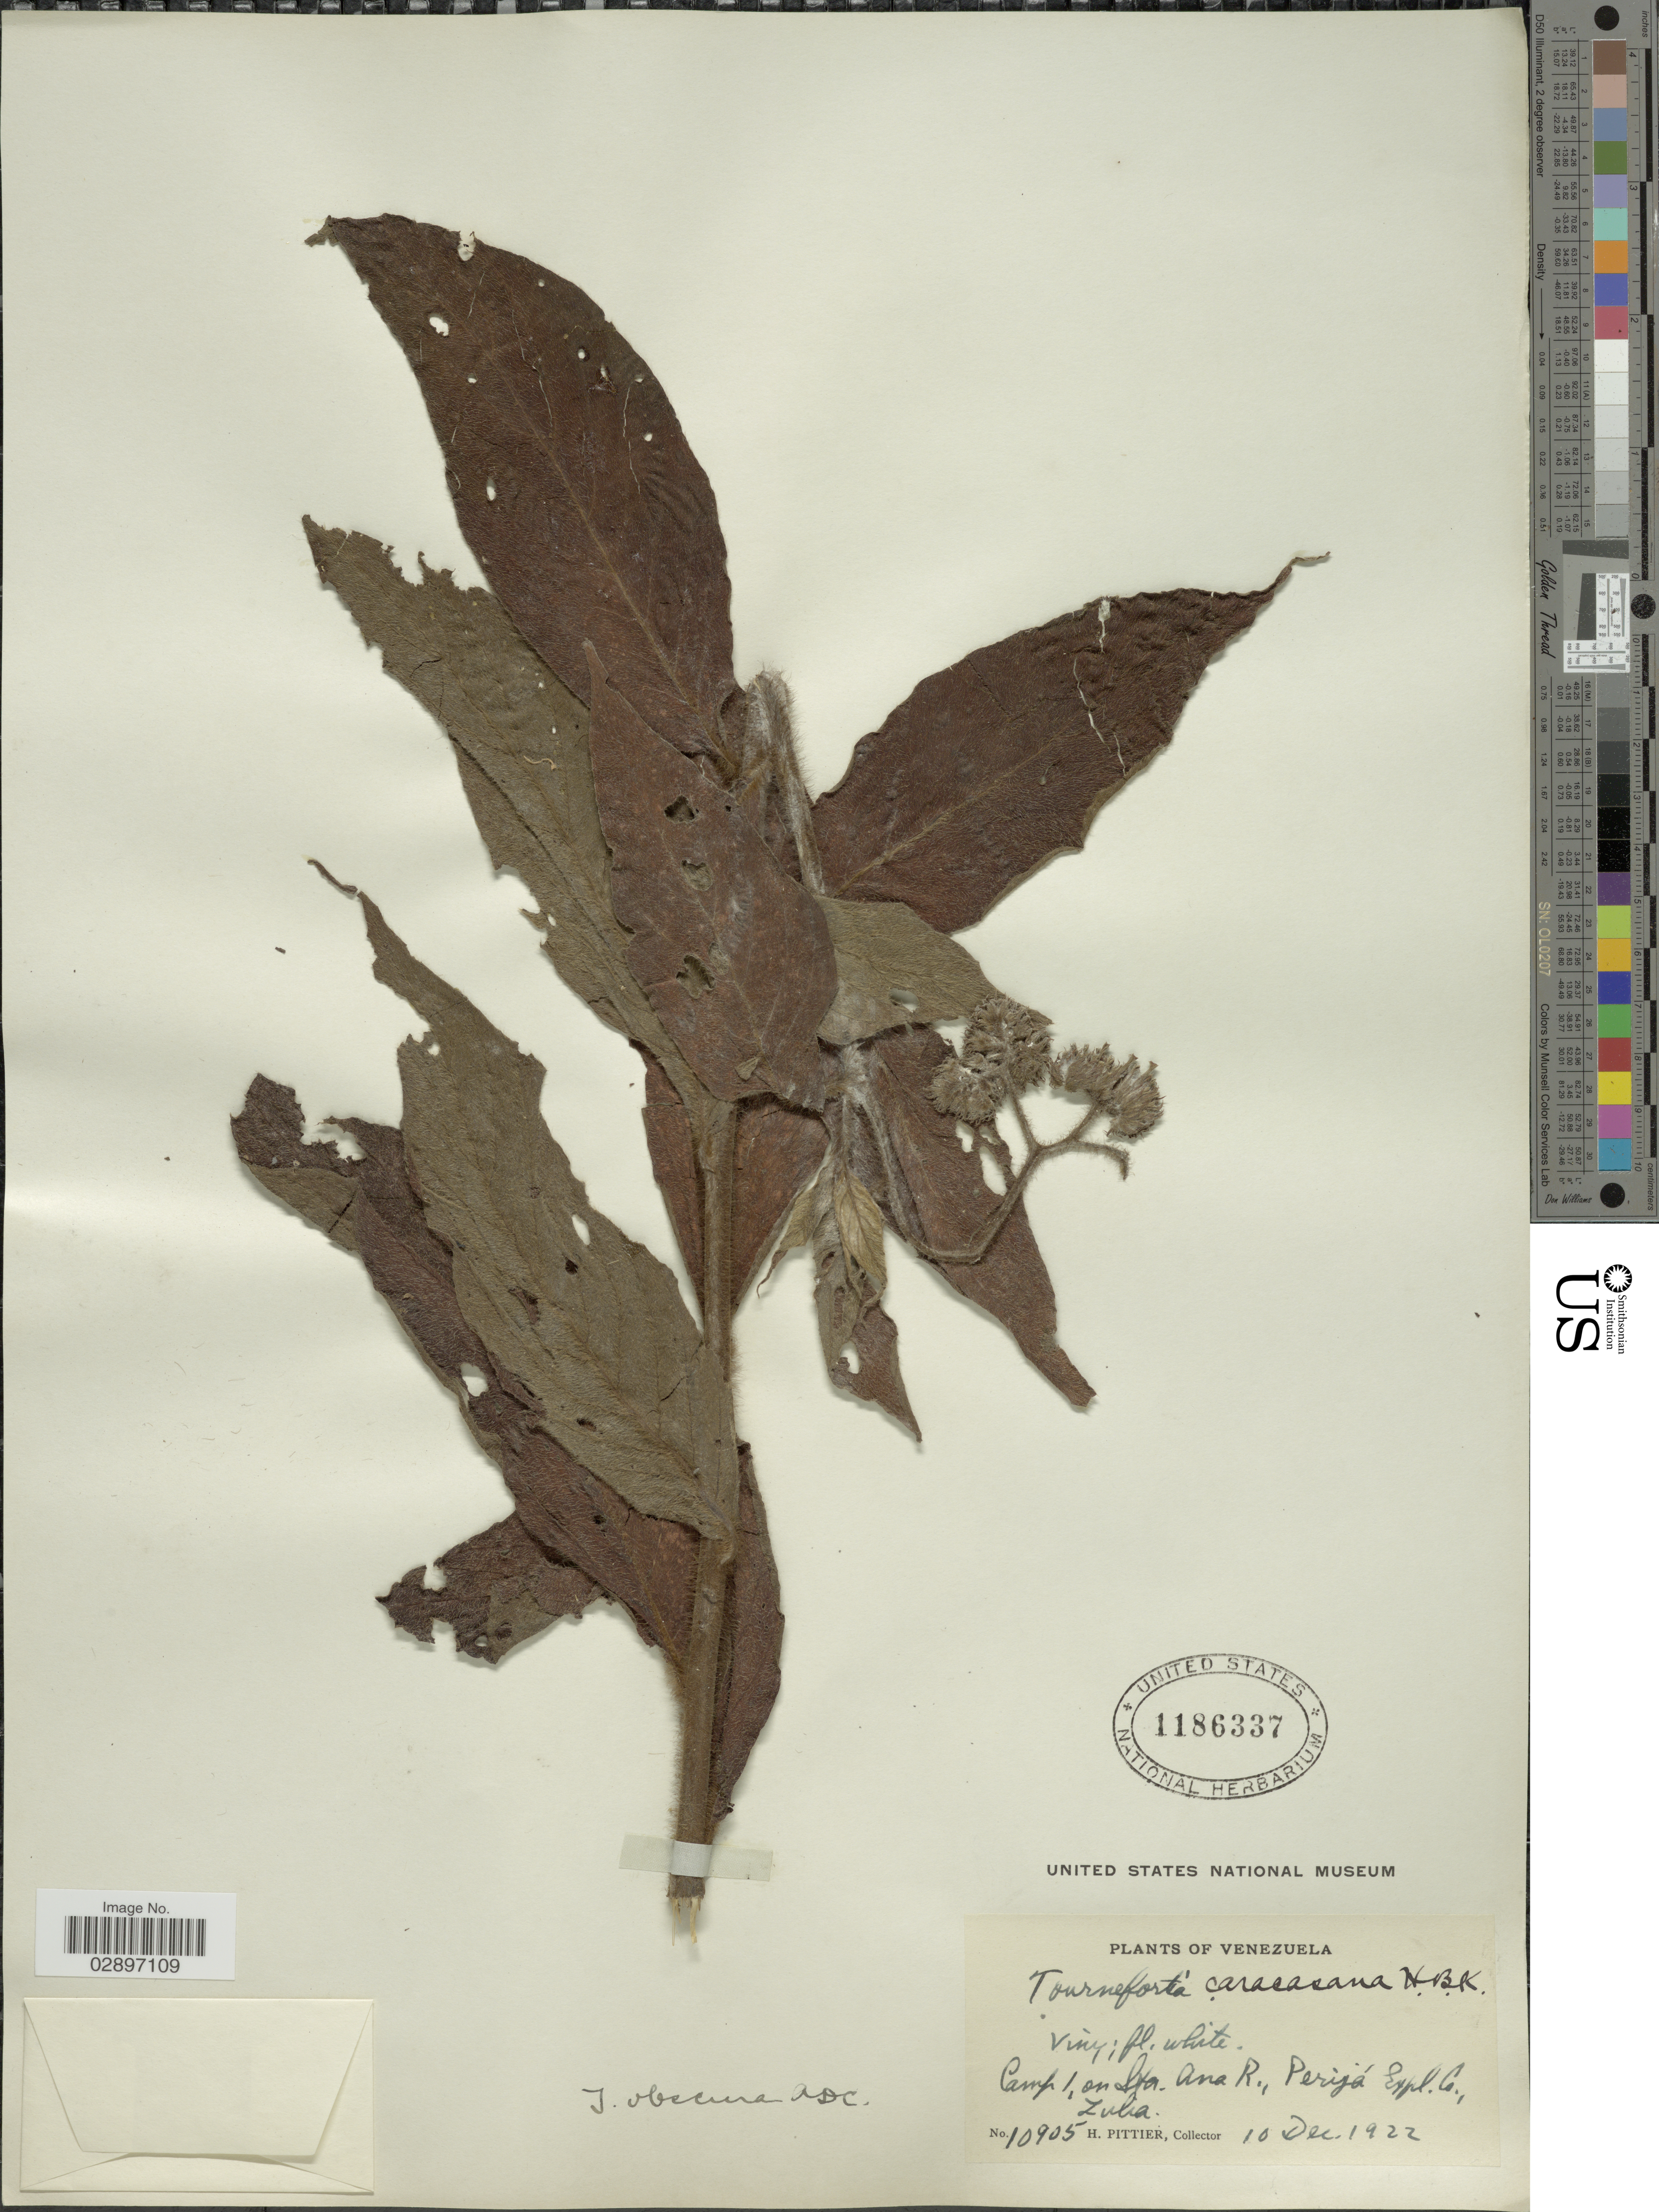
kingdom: Plantae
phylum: Tracheophyta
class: Magnoliopsida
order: Boraginales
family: Heliotropiaceae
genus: Tournefortia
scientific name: Tournefortia cuspidata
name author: Kunth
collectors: H. F. Pittier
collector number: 10905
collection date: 1922-12-10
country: Venezuela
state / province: Zulia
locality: Camp 1, on Sta. Ana R., Perijá Expl. Co., Zulia.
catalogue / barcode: US 1186337